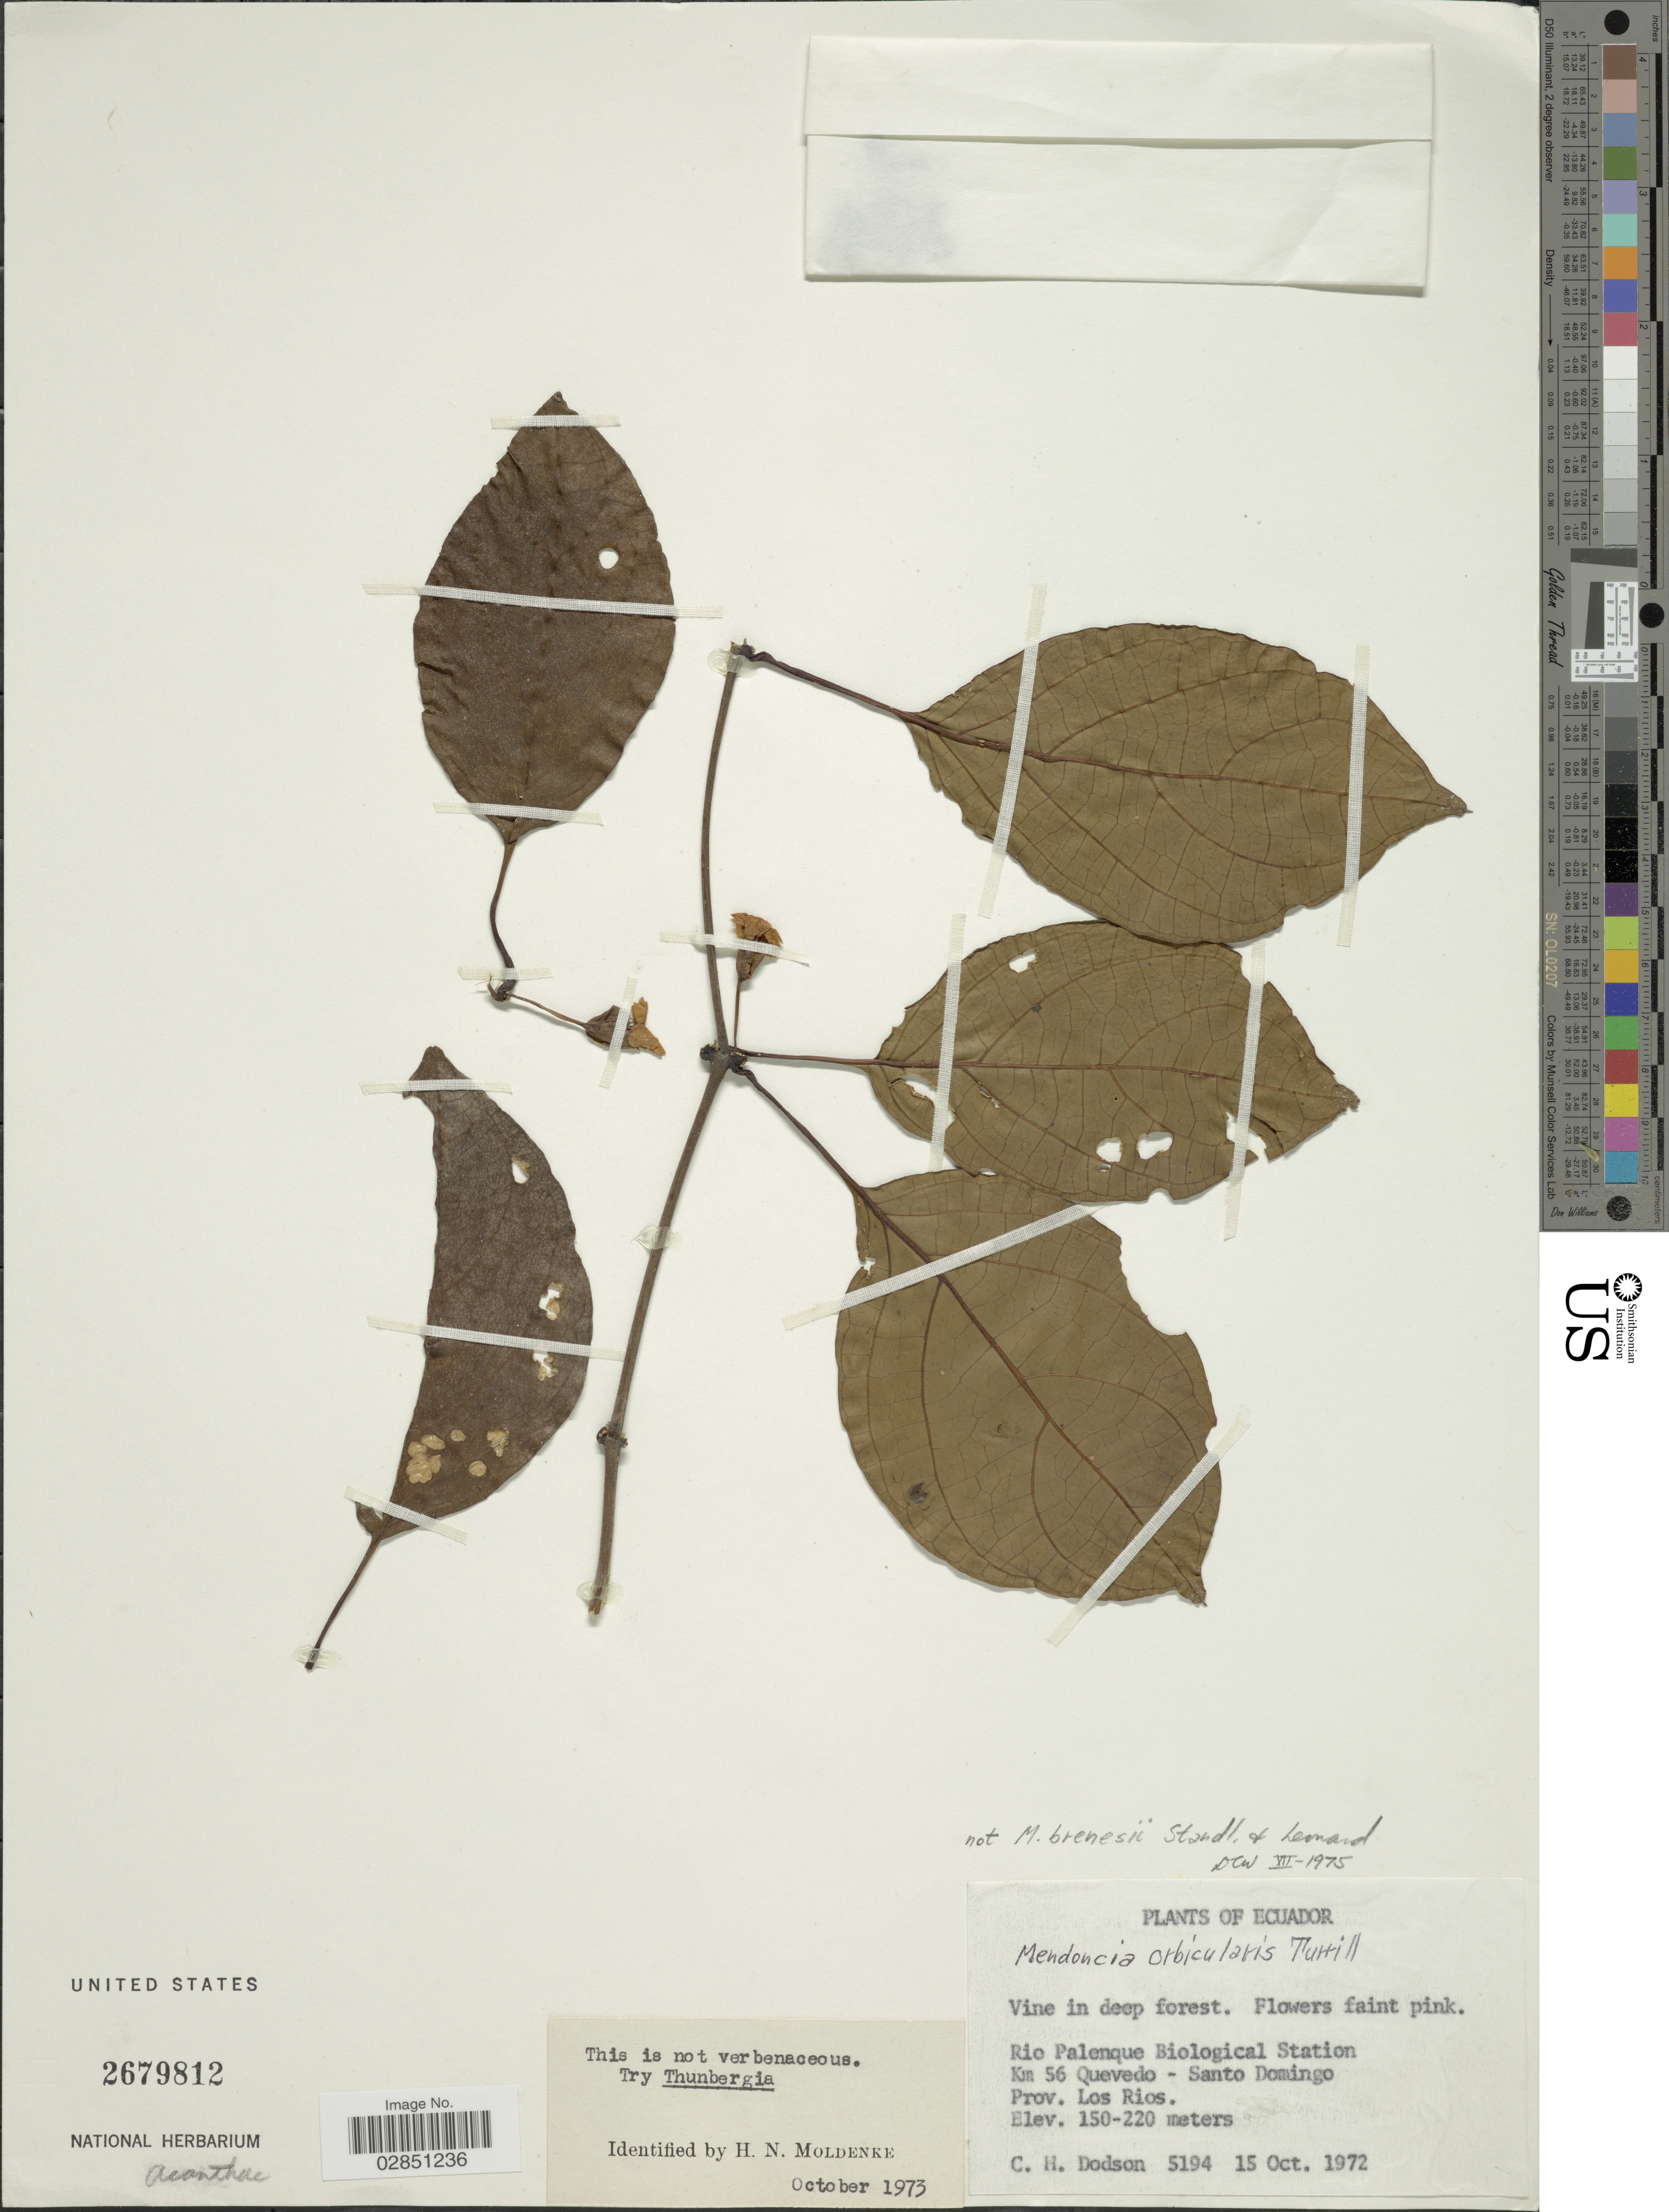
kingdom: Plantae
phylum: Tracheophyta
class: Magnoliopsida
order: Lamiales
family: Acanthaceae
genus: Mendoncia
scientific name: Mendoncia orbicularis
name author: Turrill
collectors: C. H. Dodson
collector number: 5194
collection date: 1972-10-15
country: Ecuador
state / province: Los Ríos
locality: Rio Palenque Biological Station Km 56 Quevedo - Santo Domingo.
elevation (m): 150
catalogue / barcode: US 2679812